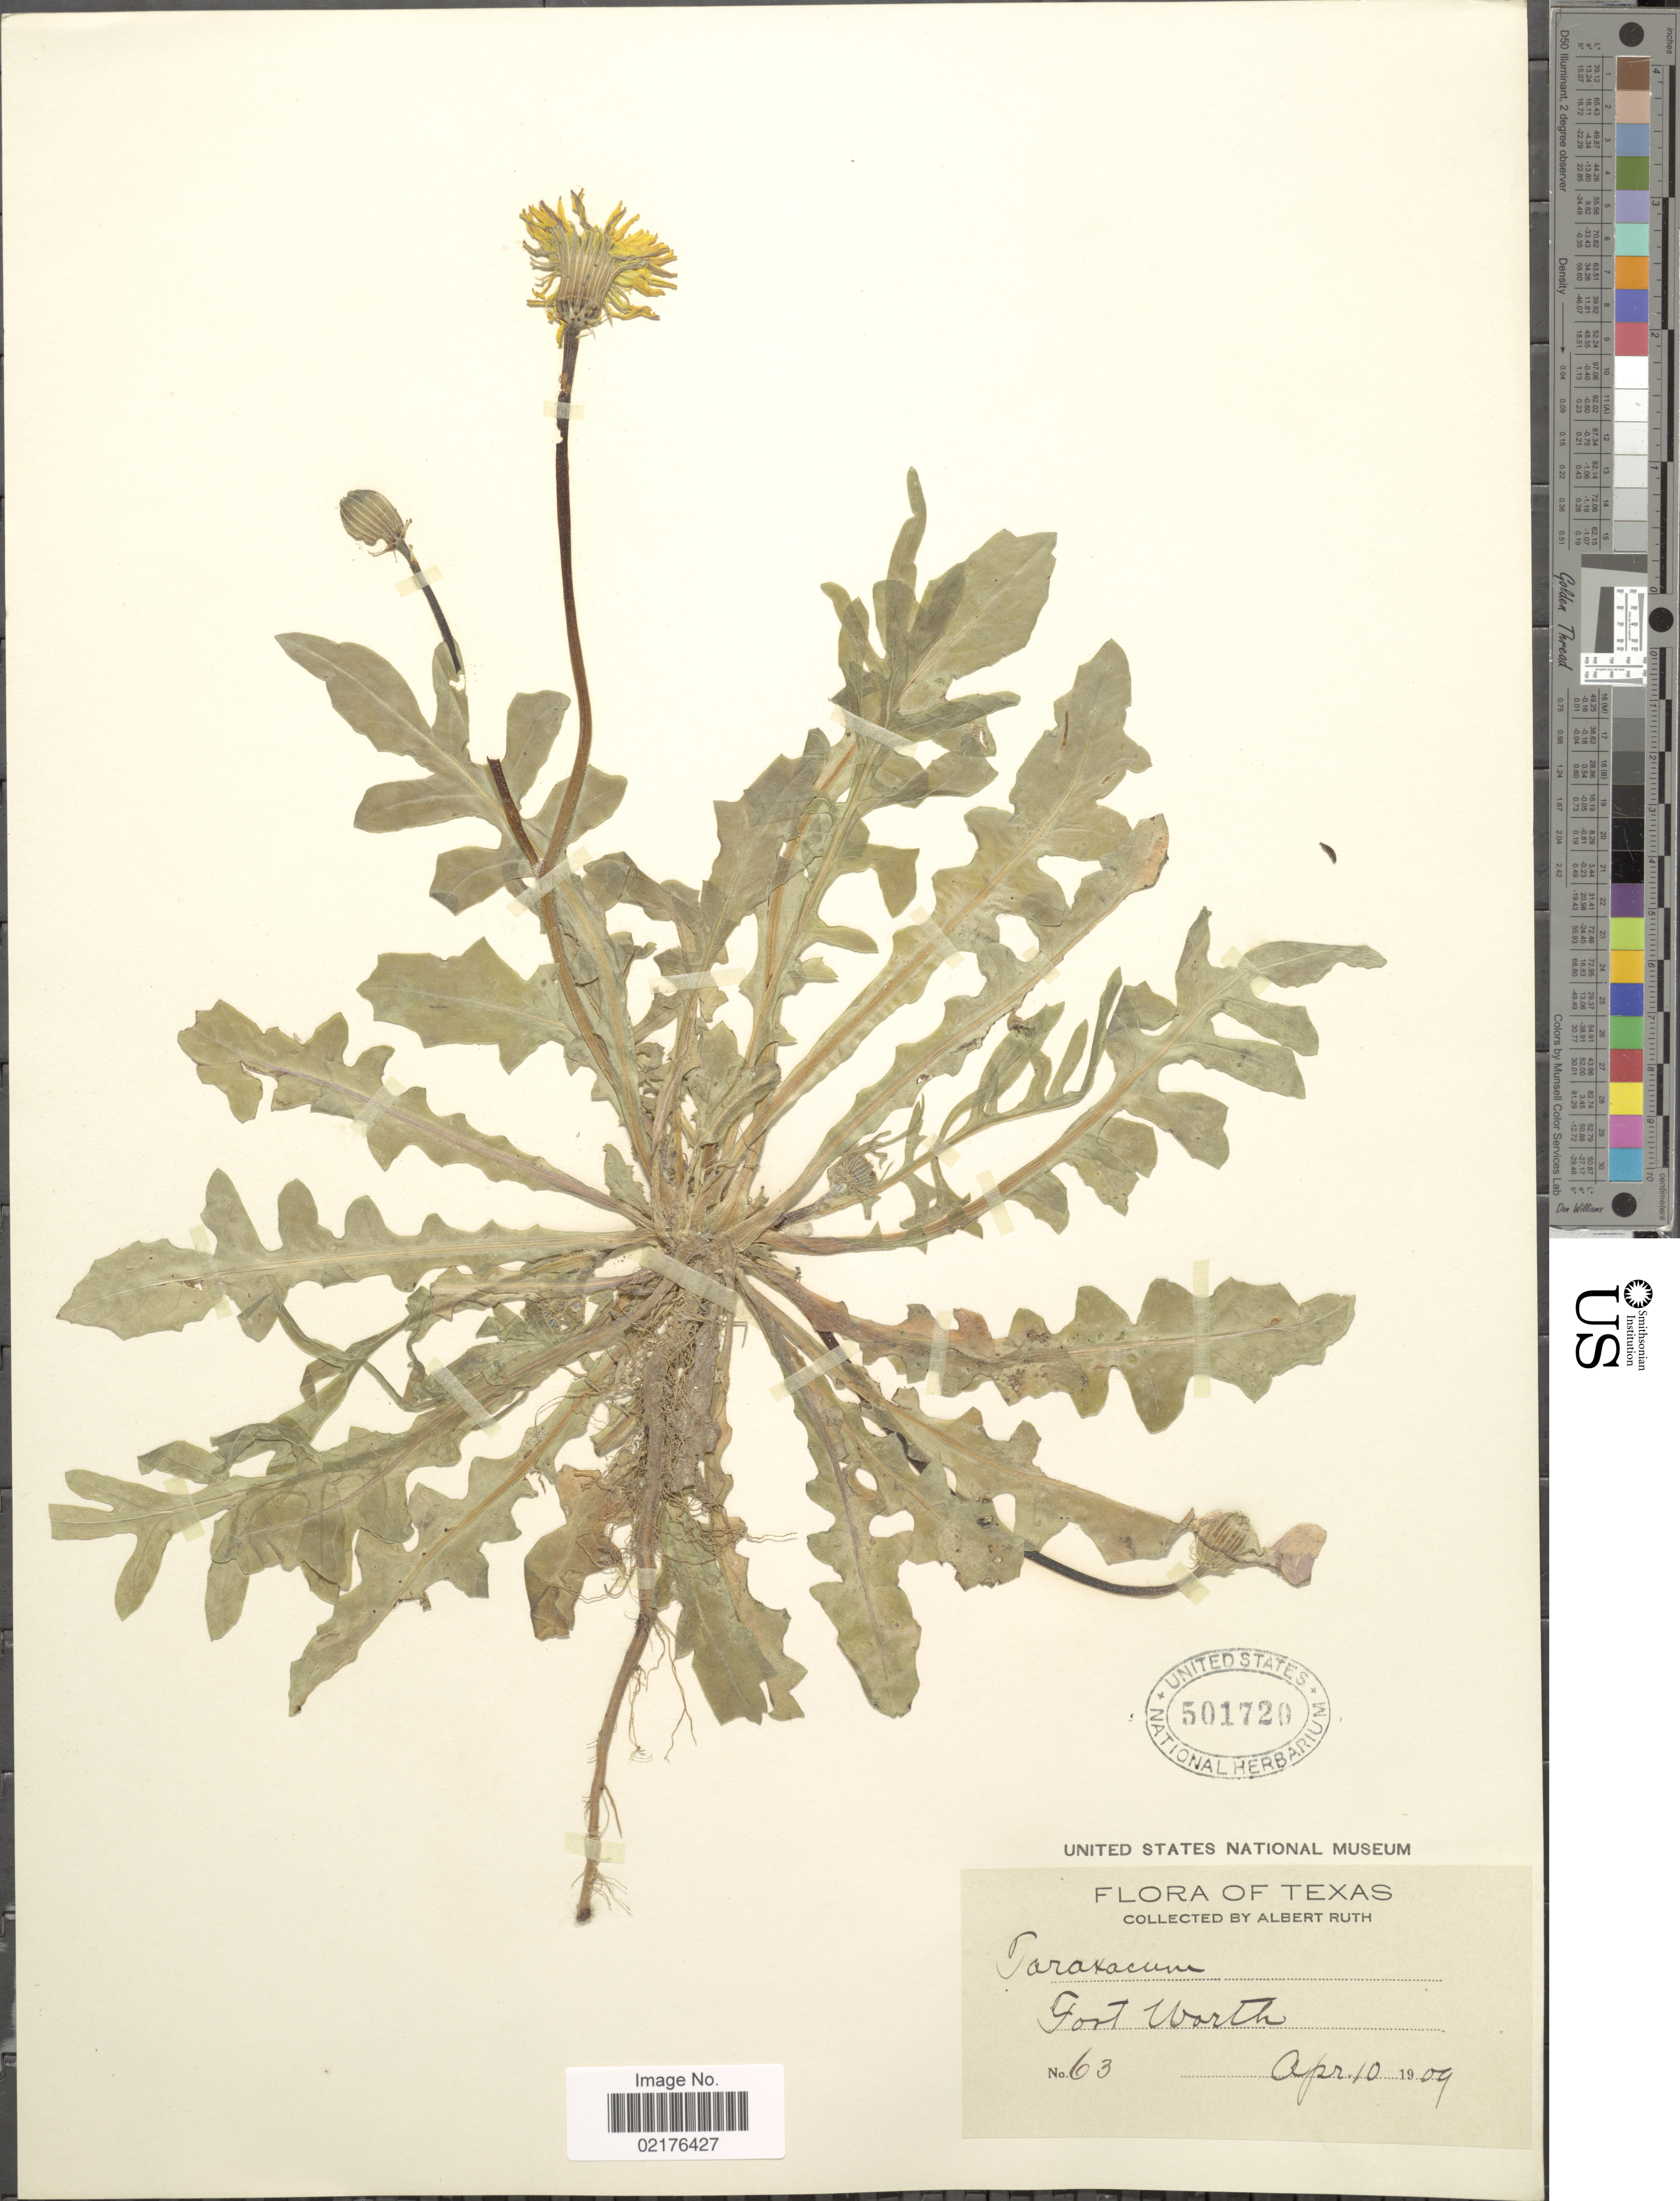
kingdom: Plantae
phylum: Tracheophyta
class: Magnoliopsida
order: Asterales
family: Asteraceae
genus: Pyrrhopappus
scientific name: Pyrrhopappus pauciflorus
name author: (D. Don) DC.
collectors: A. Ruth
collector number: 63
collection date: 1909-04-10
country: United States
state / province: Texas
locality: Fort Worth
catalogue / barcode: US 501720